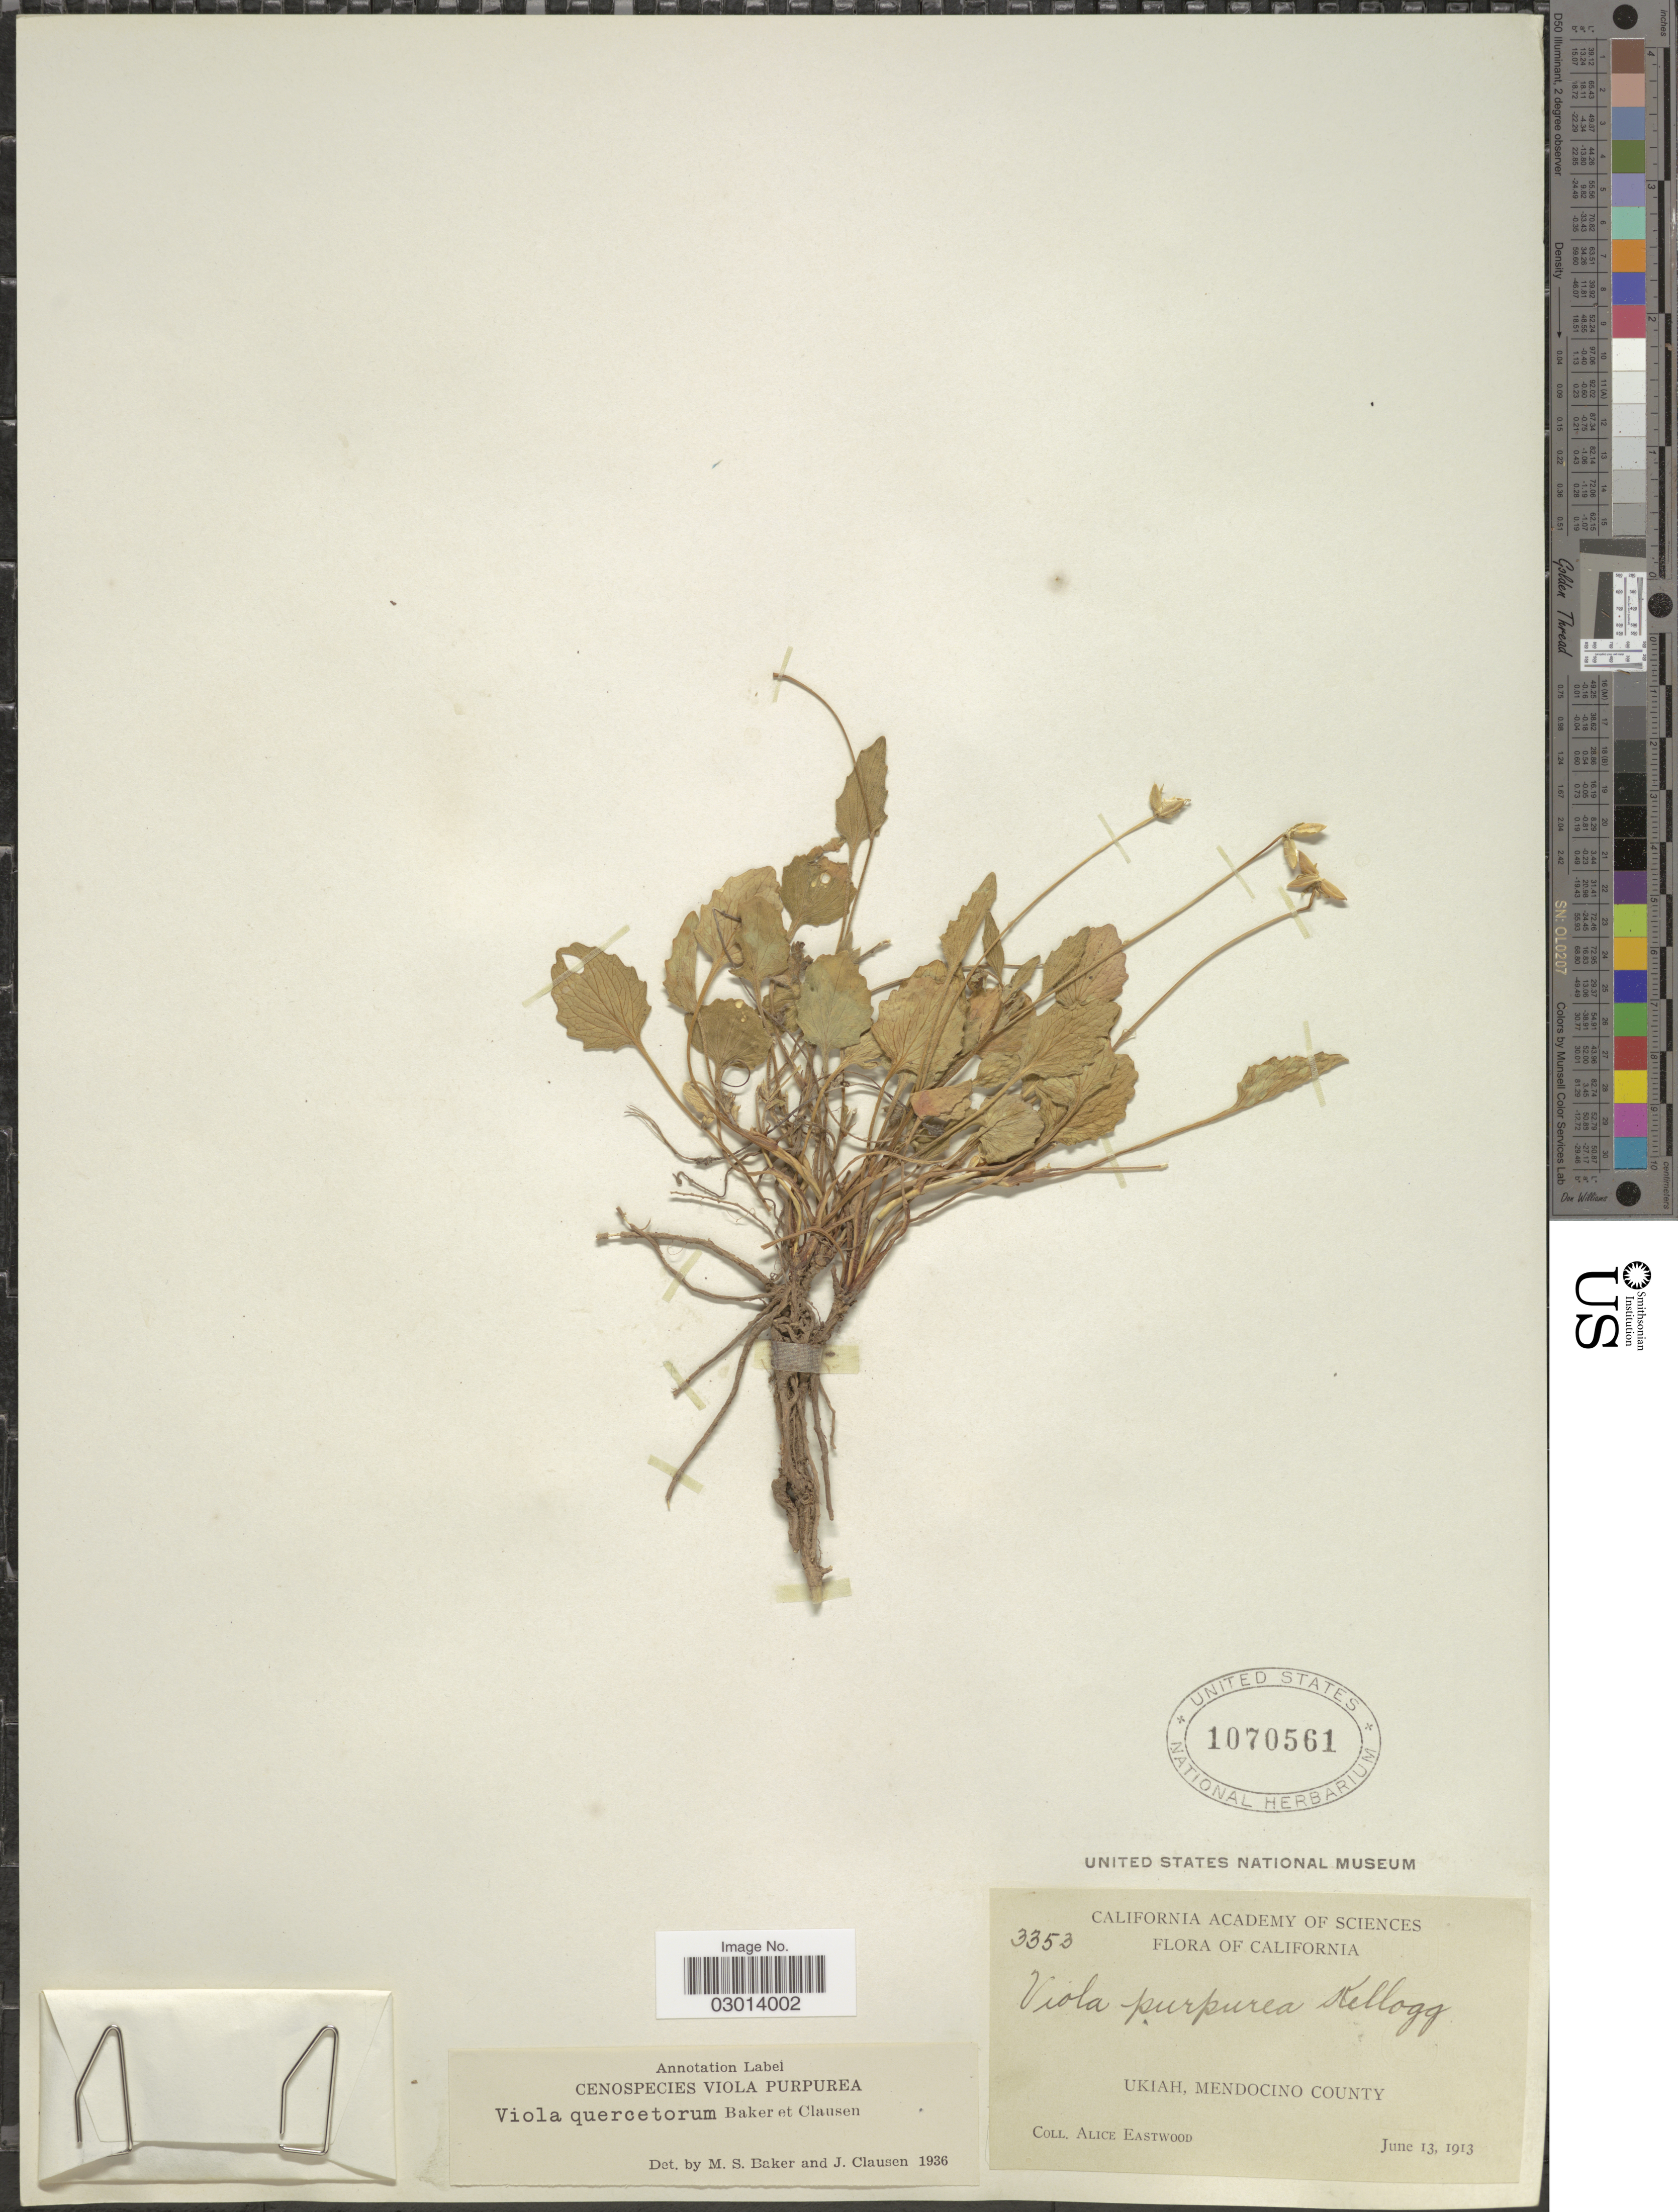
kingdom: Plantae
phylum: Tracheophyta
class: Magnoliopsida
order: Malpighiales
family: Violaceae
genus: Viola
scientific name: Viola quercetorum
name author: M.S. Baker & J.C. Clausen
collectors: A. Eastwood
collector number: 3353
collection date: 1913-06-13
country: United States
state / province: California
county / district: Mendocino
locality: Ukiah, Mendocino County.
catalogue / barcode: US 1070561